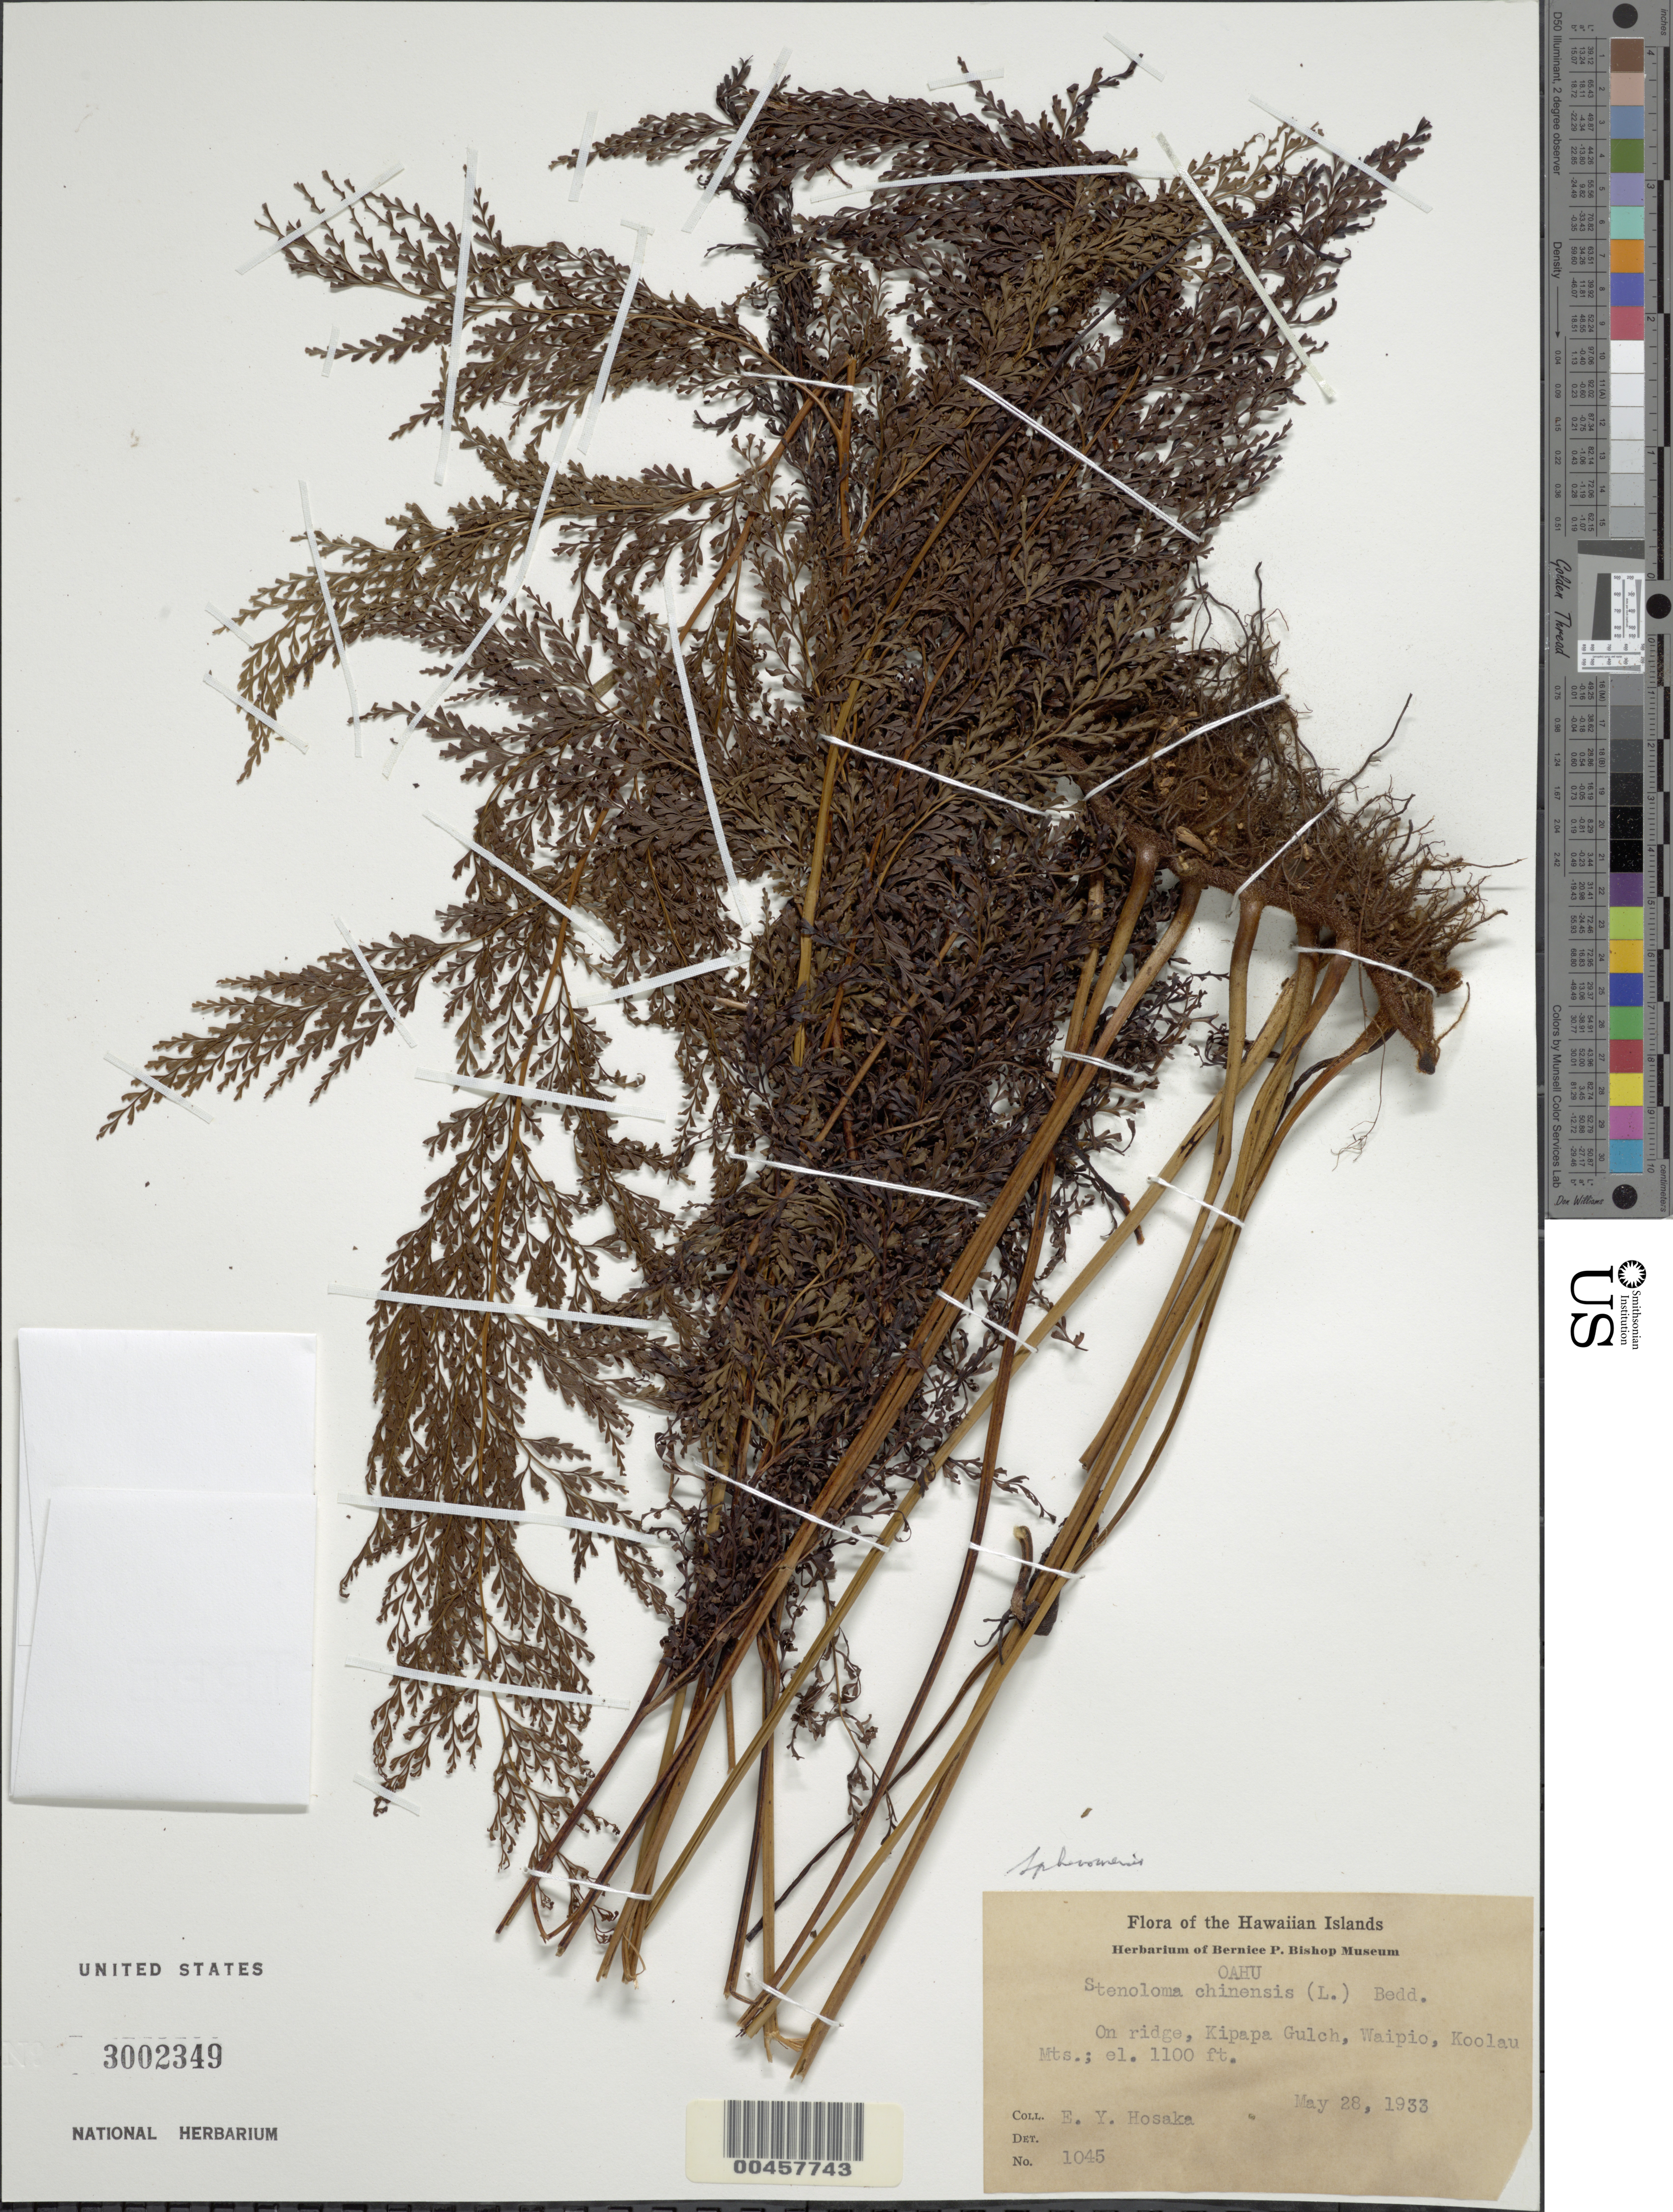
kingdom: Plantae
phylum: Tracheophyta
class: Polypodiopsida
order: Polypodiales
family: Lindsaeaceae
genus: Sphenomeris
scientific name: Sphenomeris chinensis var. chinensis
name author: (L.) Maxon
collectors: E. Y. Hosaka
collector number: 1045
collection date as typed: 28 May 1932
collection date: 1932-05-28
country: United States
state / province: Hawaii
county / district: Honolulu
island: Oahu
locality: On ridge, Kipapa Gulch, Waipio, Koolau Mts.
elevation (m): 335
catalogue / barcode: US 3002349